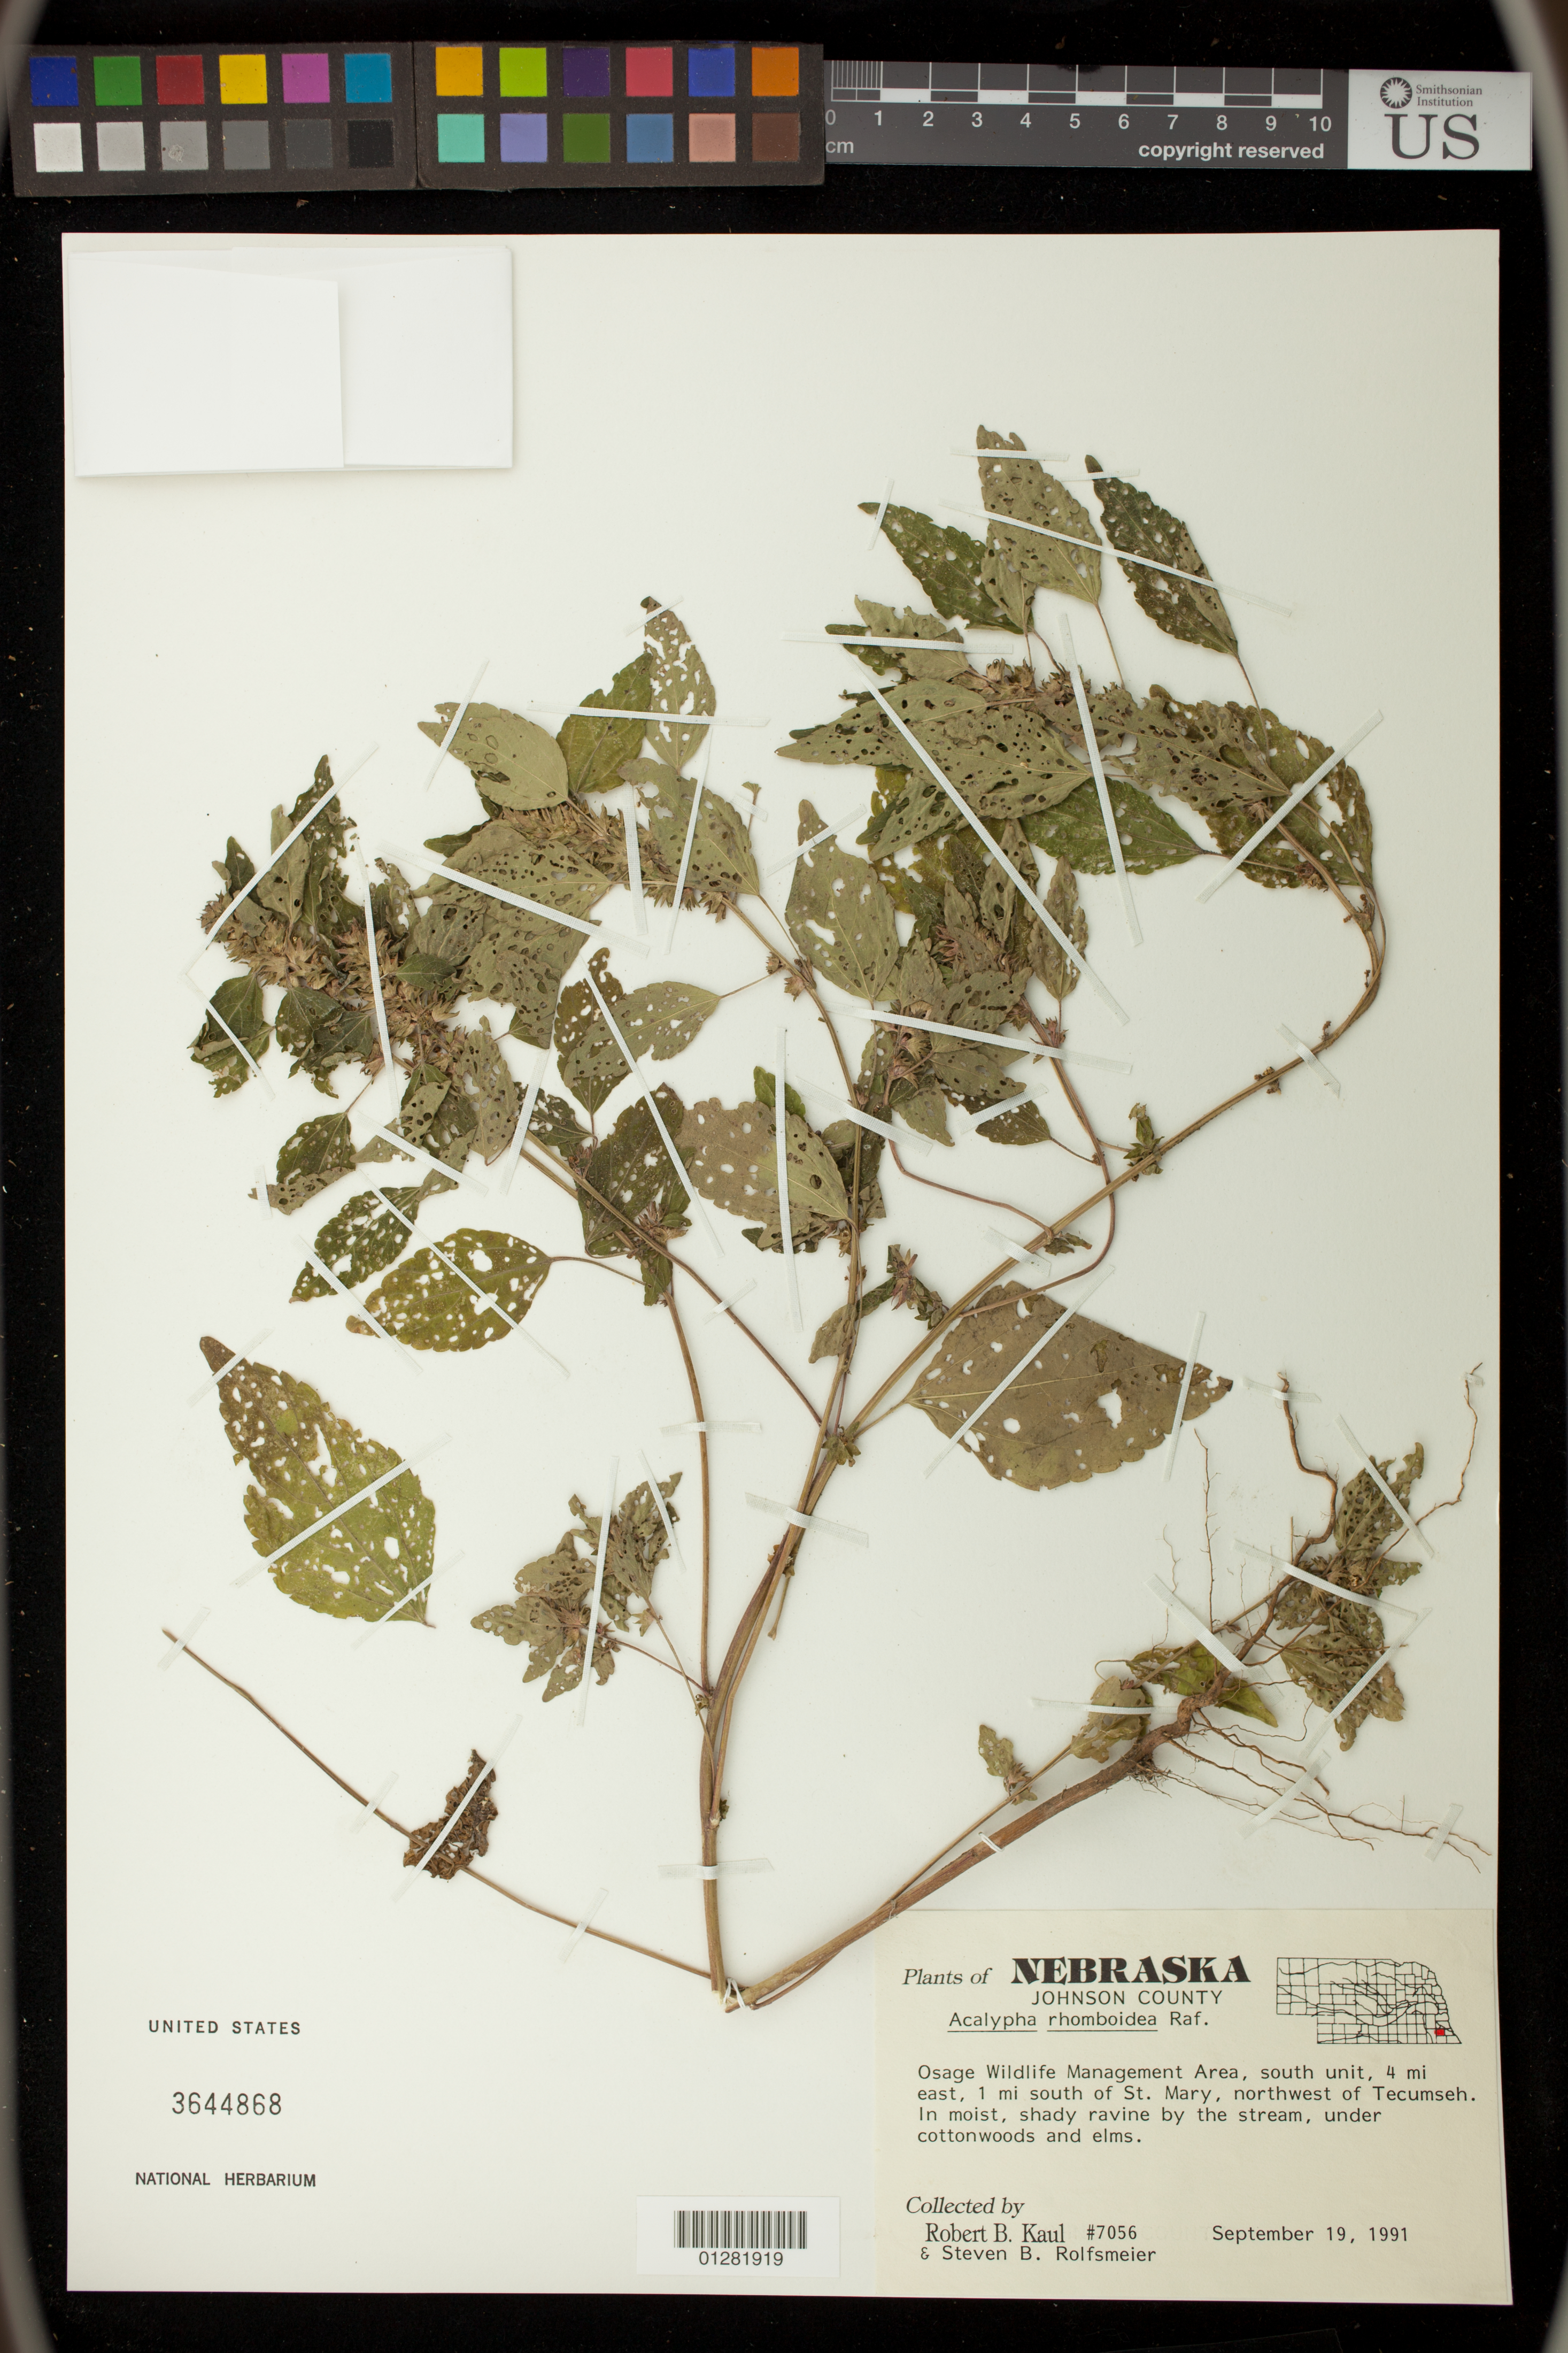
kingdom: Plantae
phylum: Tracheophyta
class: Magnoliopsida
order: Malpighiales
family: Euphorbiaceae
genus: Acalypha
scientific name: Acalypha rhomboidea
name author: Raf.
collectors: R. Kaul & S. Rolfsmeier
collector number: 7056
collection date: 1991-09-19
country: United States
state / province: Nebraska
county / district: Johnson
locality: Osage Wildlife Management Area, south unit, 4 mi east, 1 mi south of St. Mary, northwest of Tecumseh.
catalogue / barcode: US 3644868